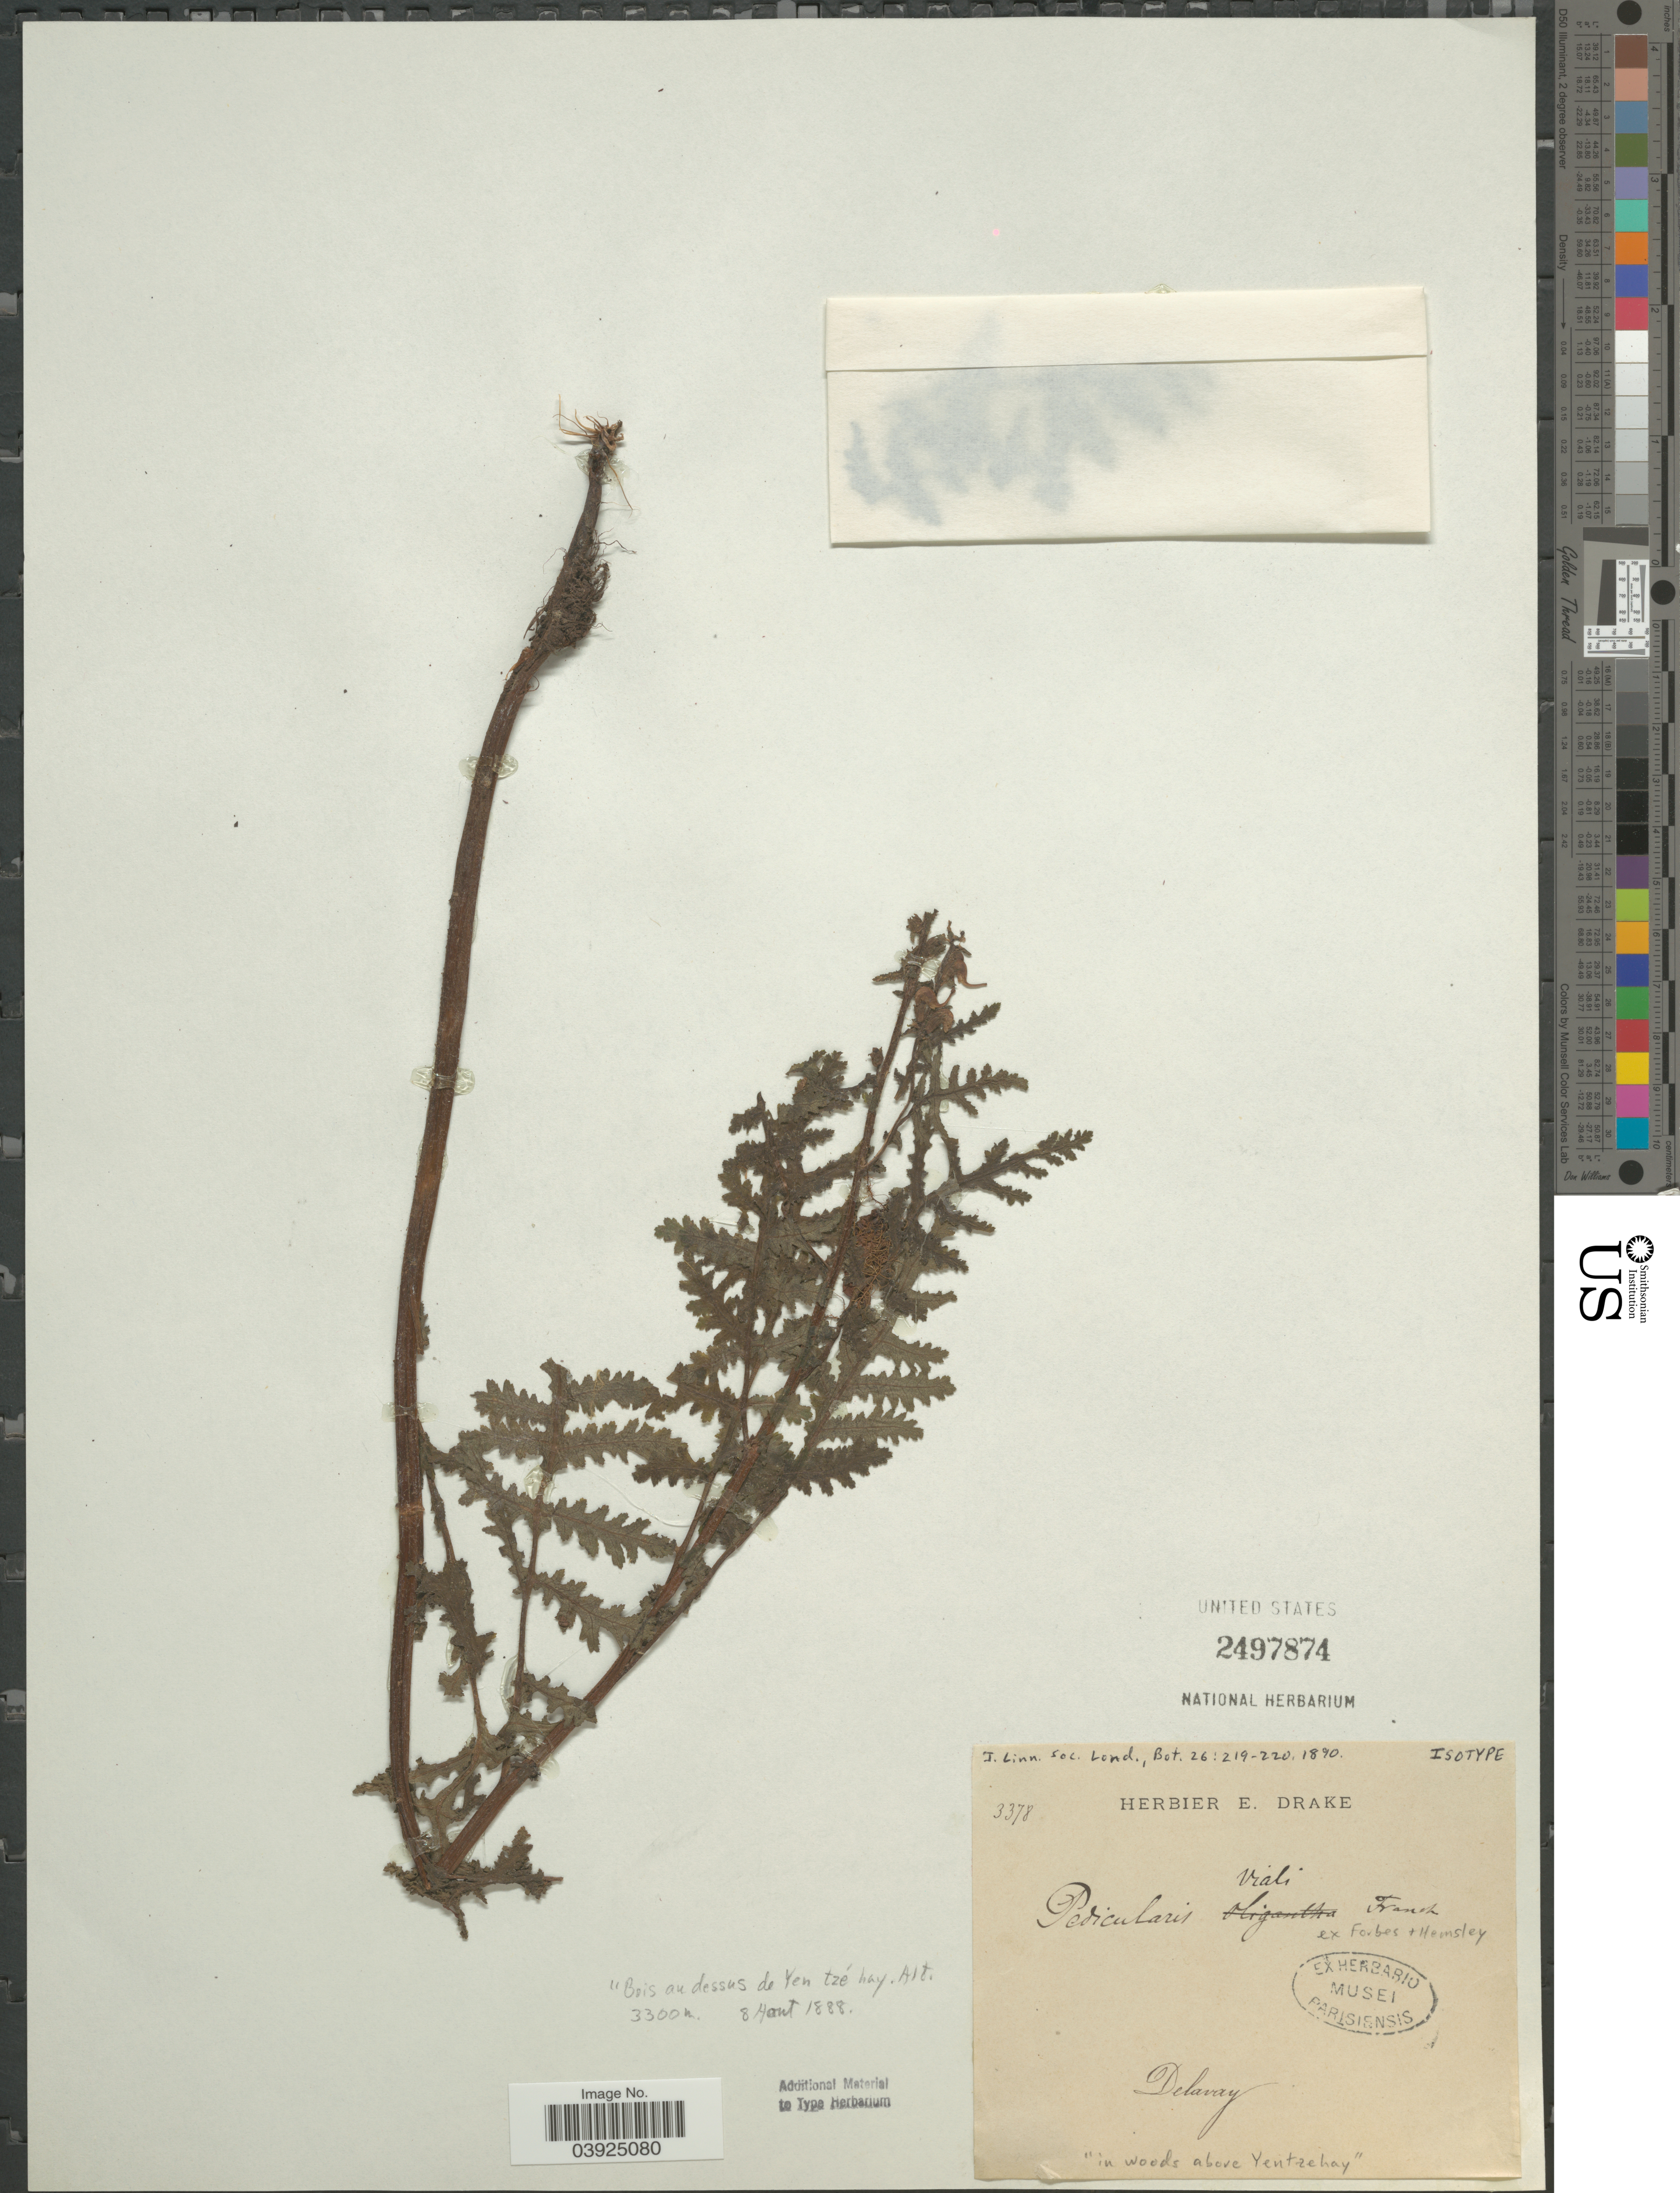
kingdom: Plantae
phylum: Tracheophyta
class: Magnoliopsida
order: Lamiales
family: Orobanchaceae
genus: Pedicularis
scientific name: Pedicularis vialii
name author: Franch. ex Hemsl.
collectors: Delavay, --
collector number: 3378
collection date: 1888-08-08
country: China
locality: In woods above Yentze hay.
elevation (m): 3300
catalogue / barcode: US 2497874